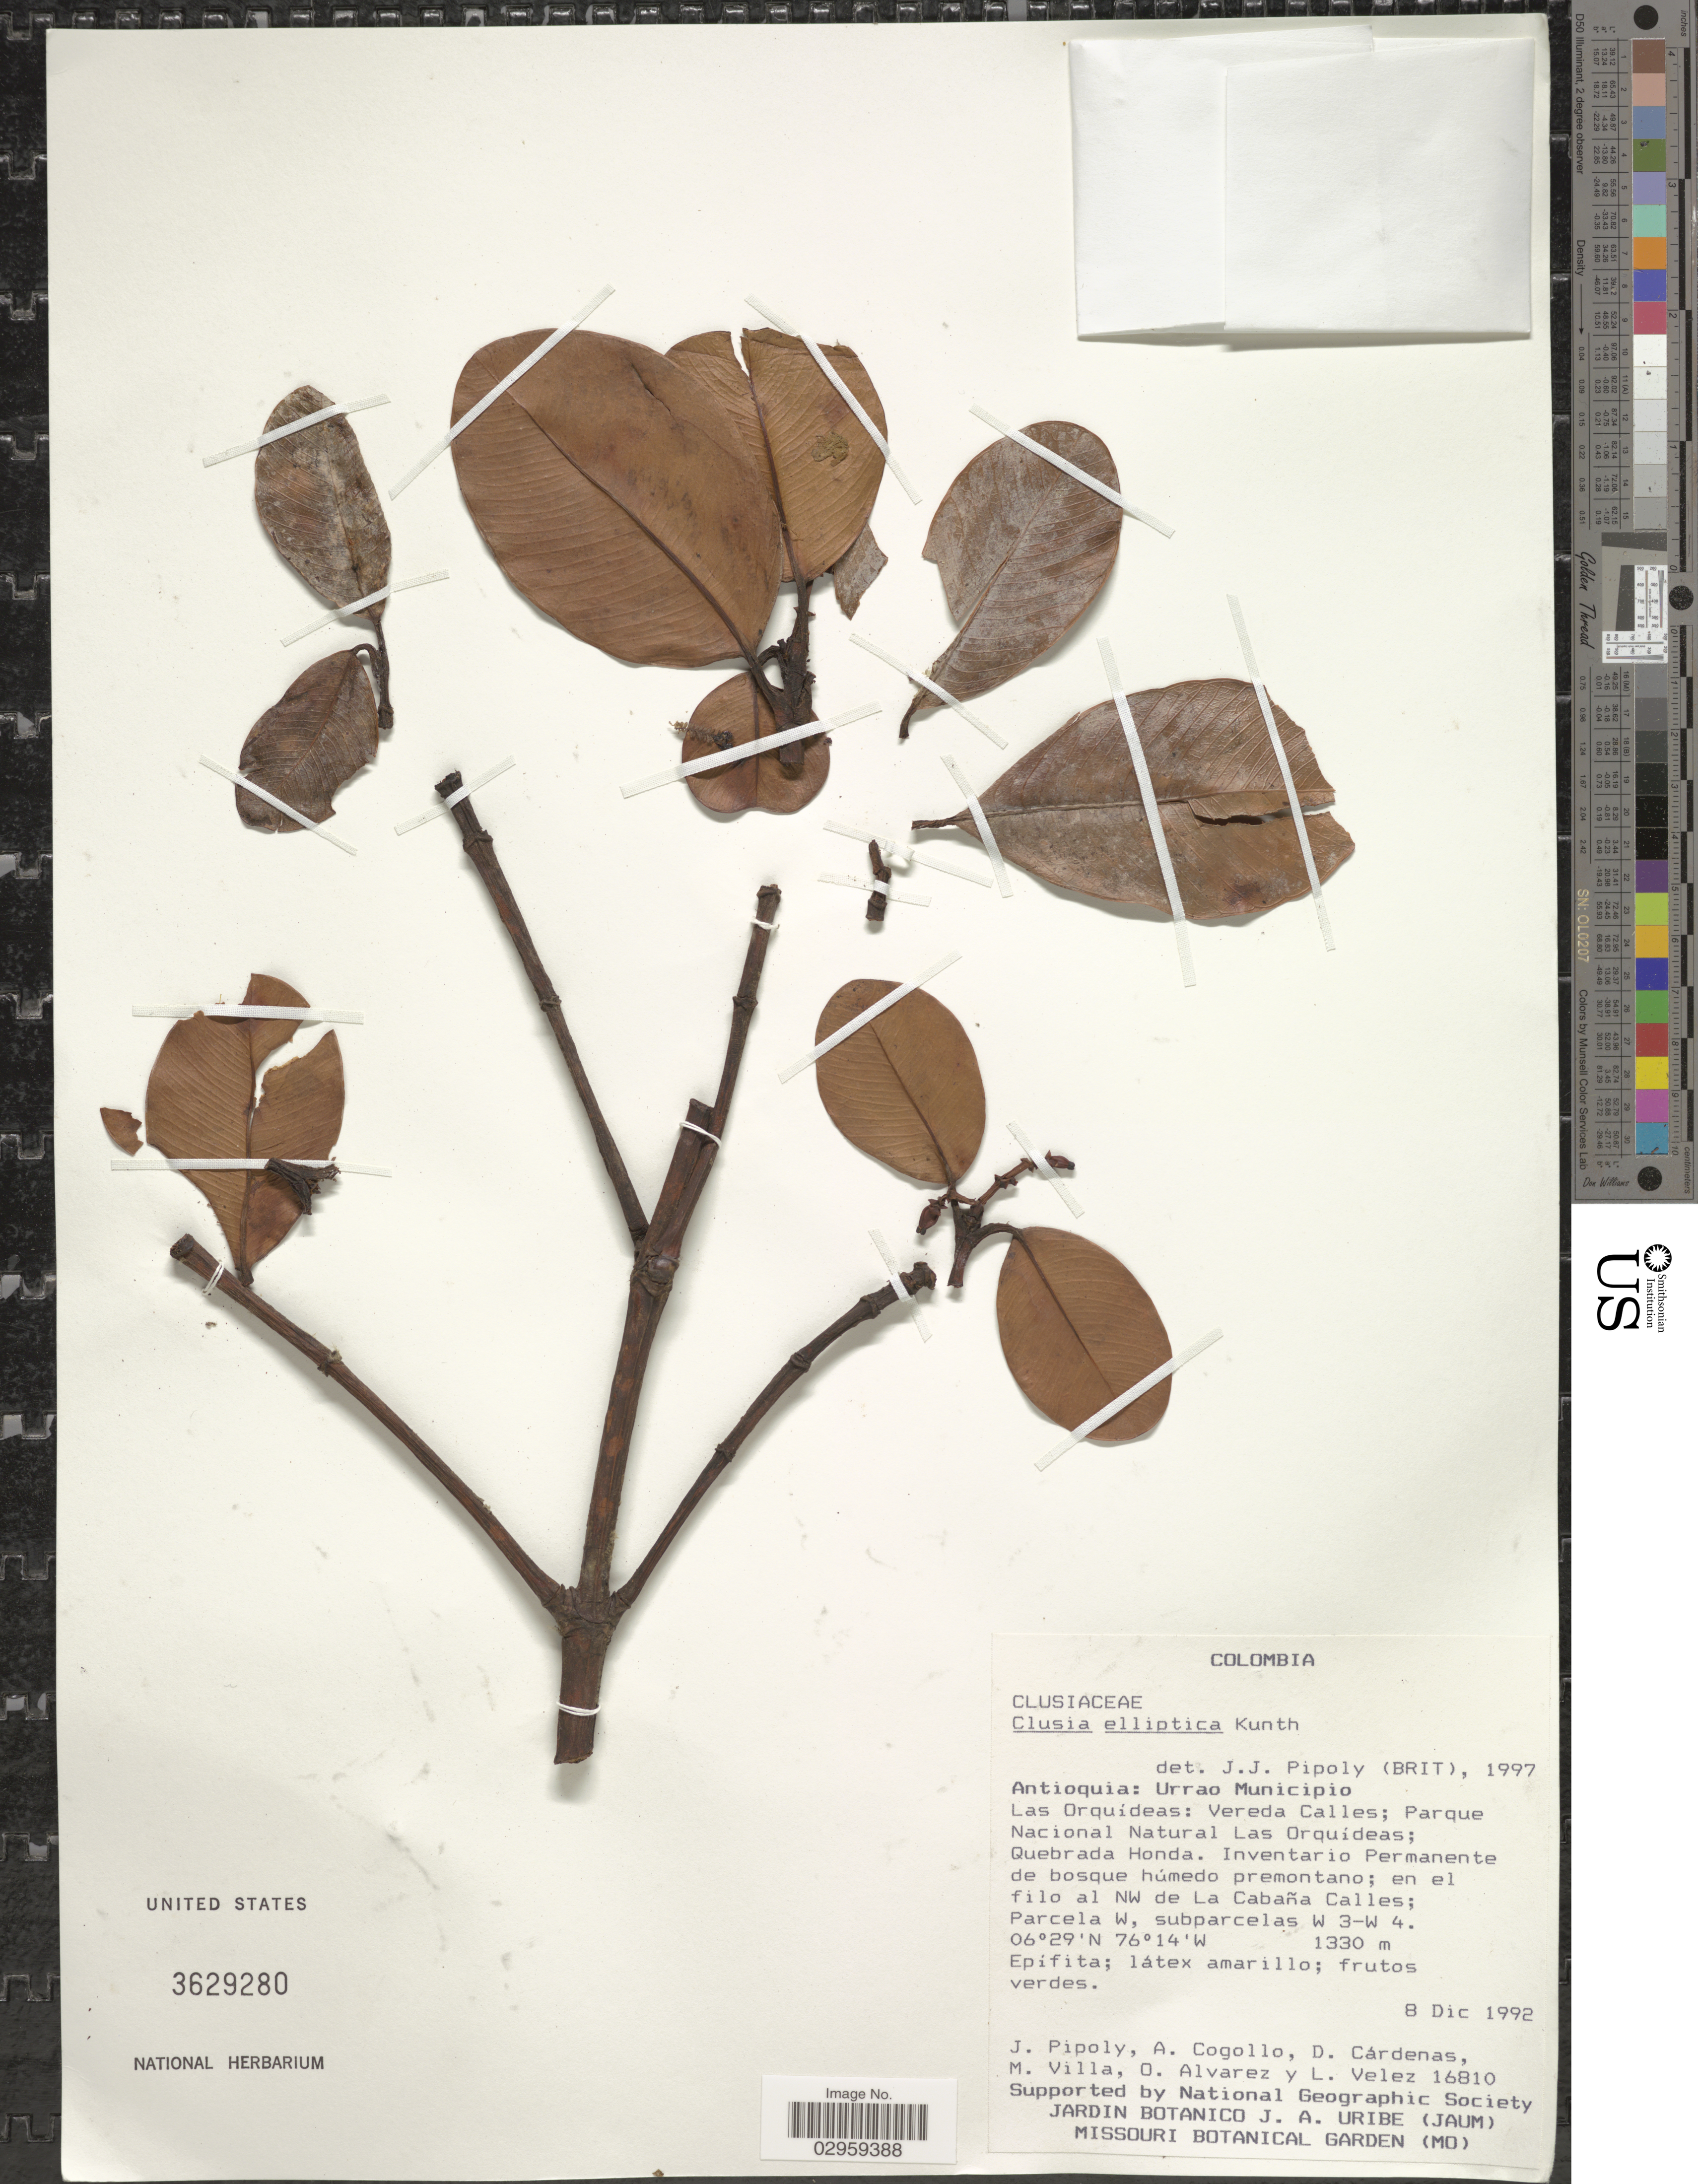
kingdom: Plantae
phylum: Tracheophyta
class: Magnoliopsida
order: Malpighiales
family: Clusiaceae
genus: Clusia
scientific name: Clusia elliptica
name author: Kunth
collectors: J. J. Pipoly, A. Cogollo, D. Cárdenas, M. Villa & et al.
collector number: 16810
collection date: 1992-12-08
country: Colombia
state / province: Antioquia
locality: Antioquia: Urrao Municipio. Las Orquídeas: Vereda Calles; Parque Nacional Natural Las Orquídeas; Quebrada Honda. Inventatio Permanente de bosque húmedo premontano; en el filo al NW de la Cabaña Calles; Parcela W, subparcelas W 3-W 4.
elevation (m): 1330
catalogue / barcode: US 3629280